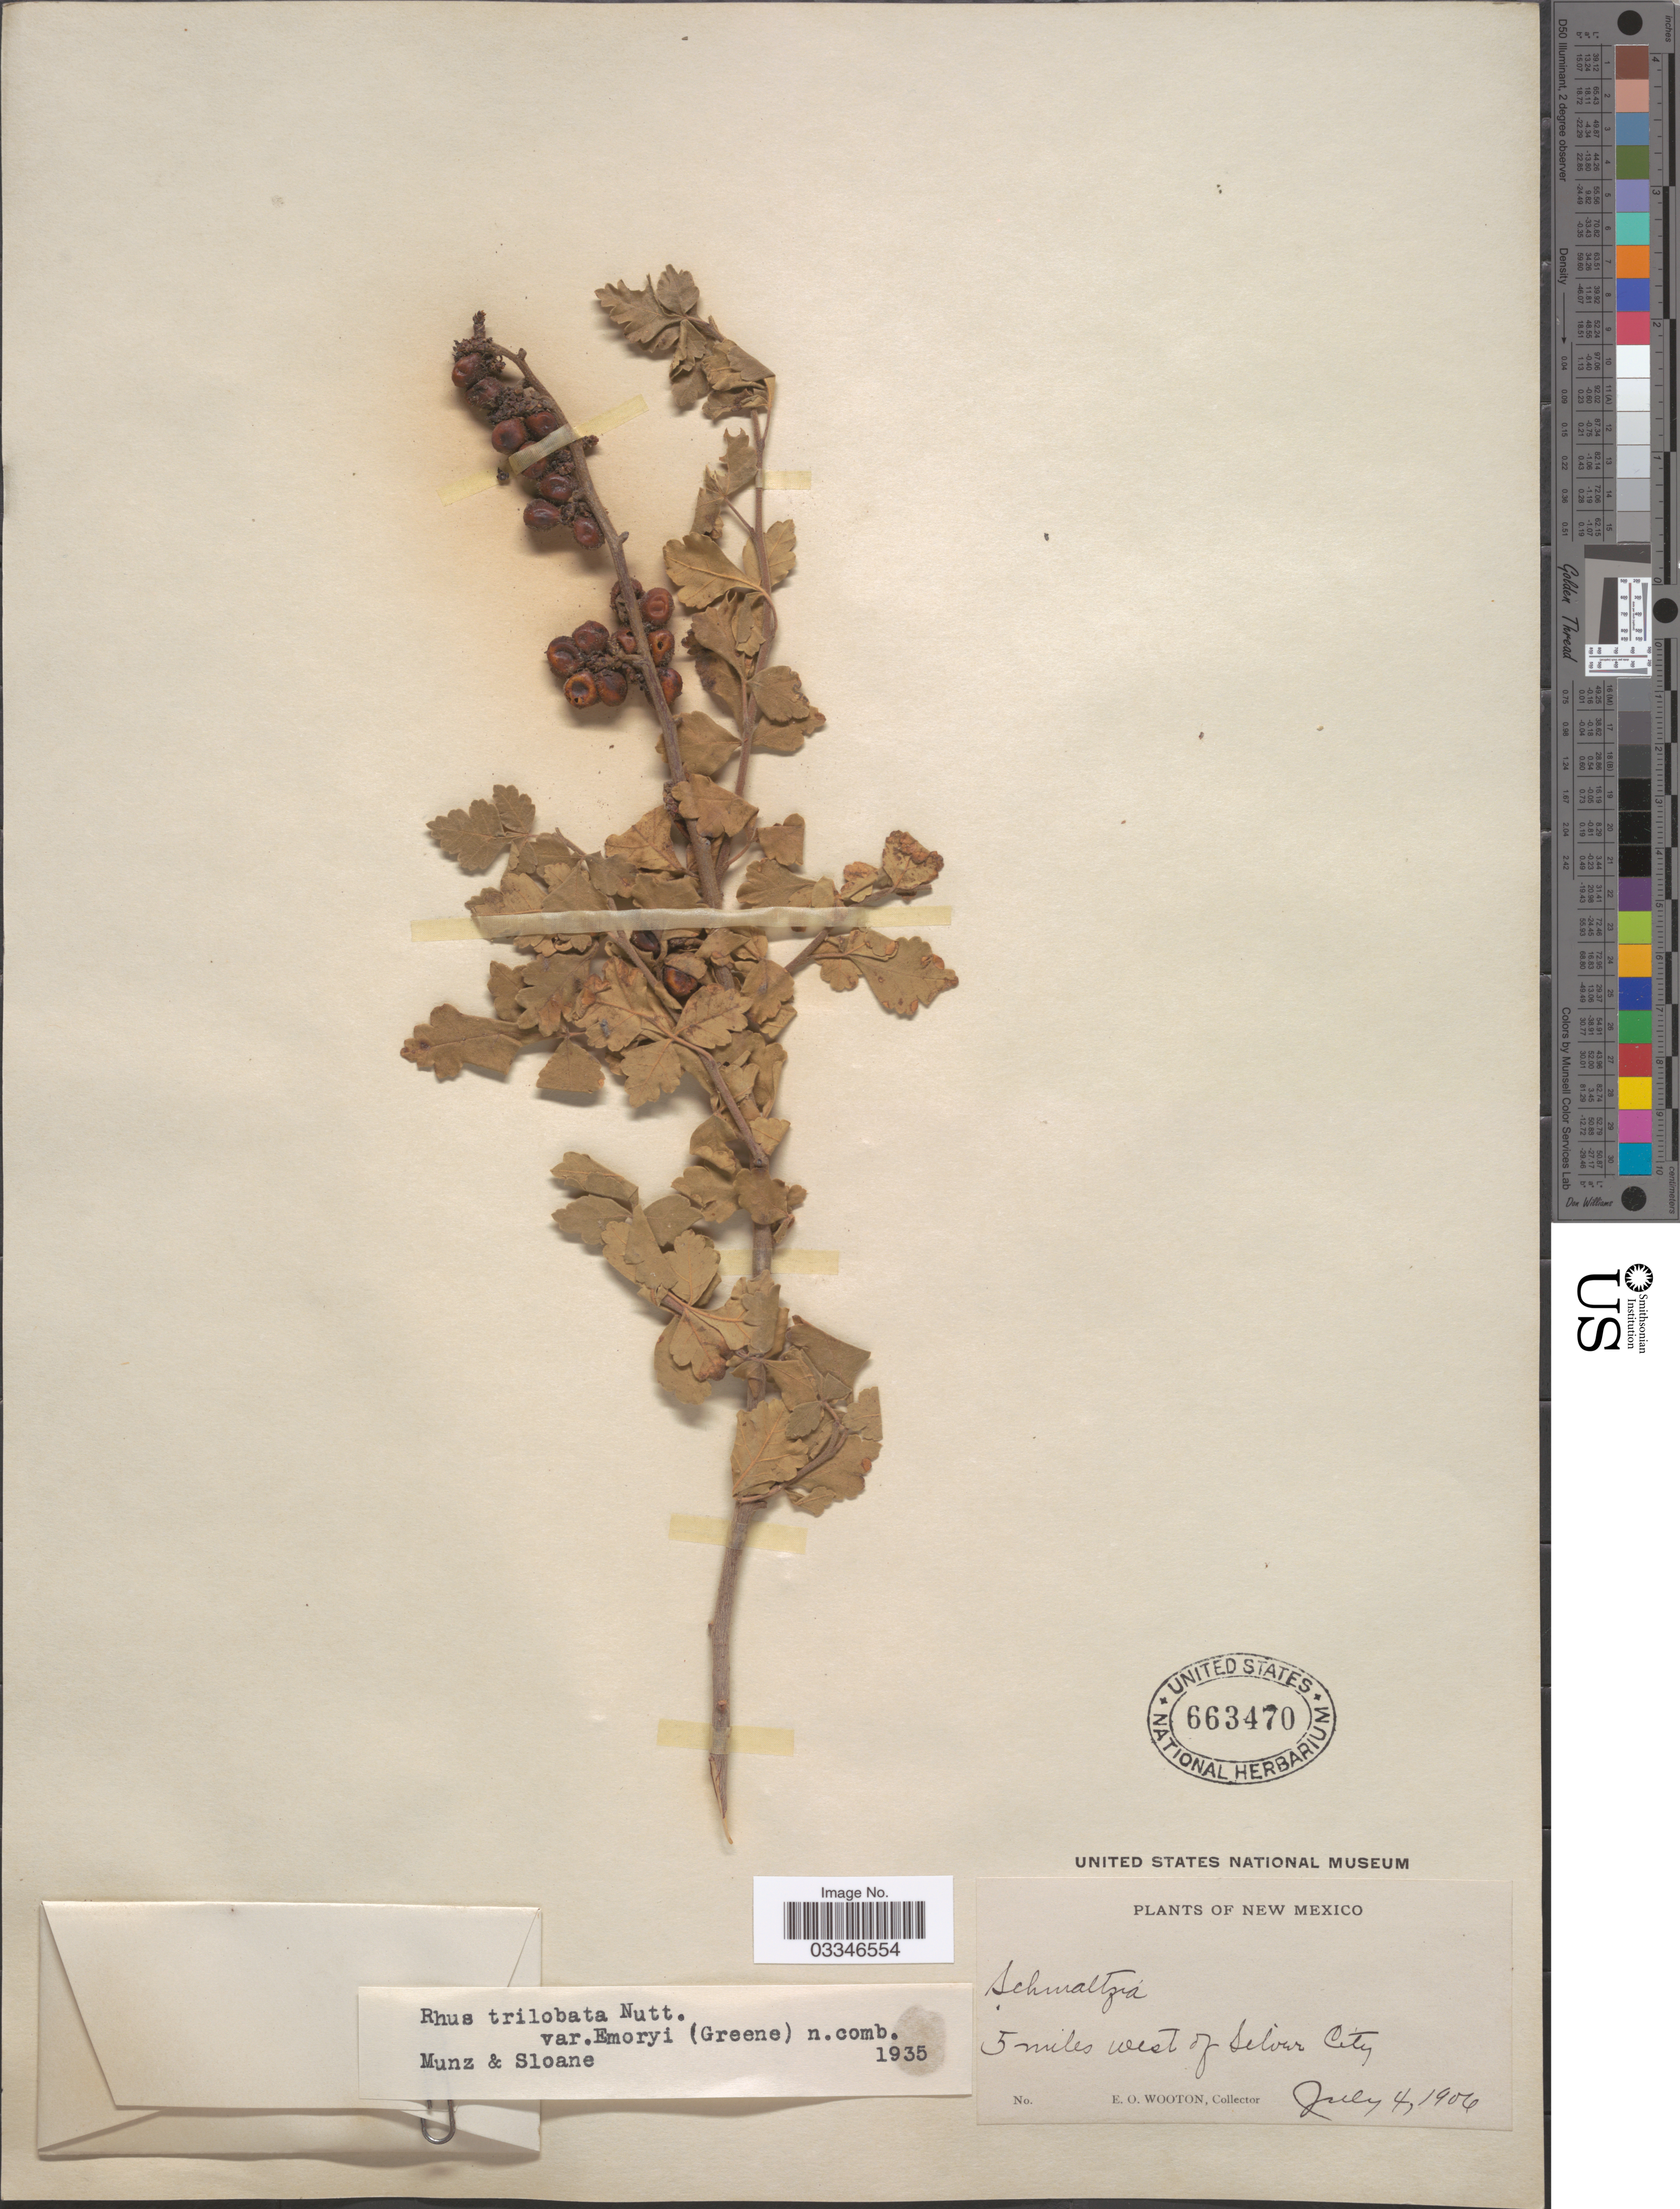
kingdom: Plantae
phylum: Tracheophyta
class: Magnoliopsida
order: Sapindales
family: Anacardiaceae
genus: Rhus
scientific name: Rhus trilobata var. pilosissima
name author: Engl.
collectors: E. O. Wooton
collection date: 1906-07-04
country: United States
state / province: New Mexico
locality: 5 miles west of Silver City.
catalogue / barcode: US 663470